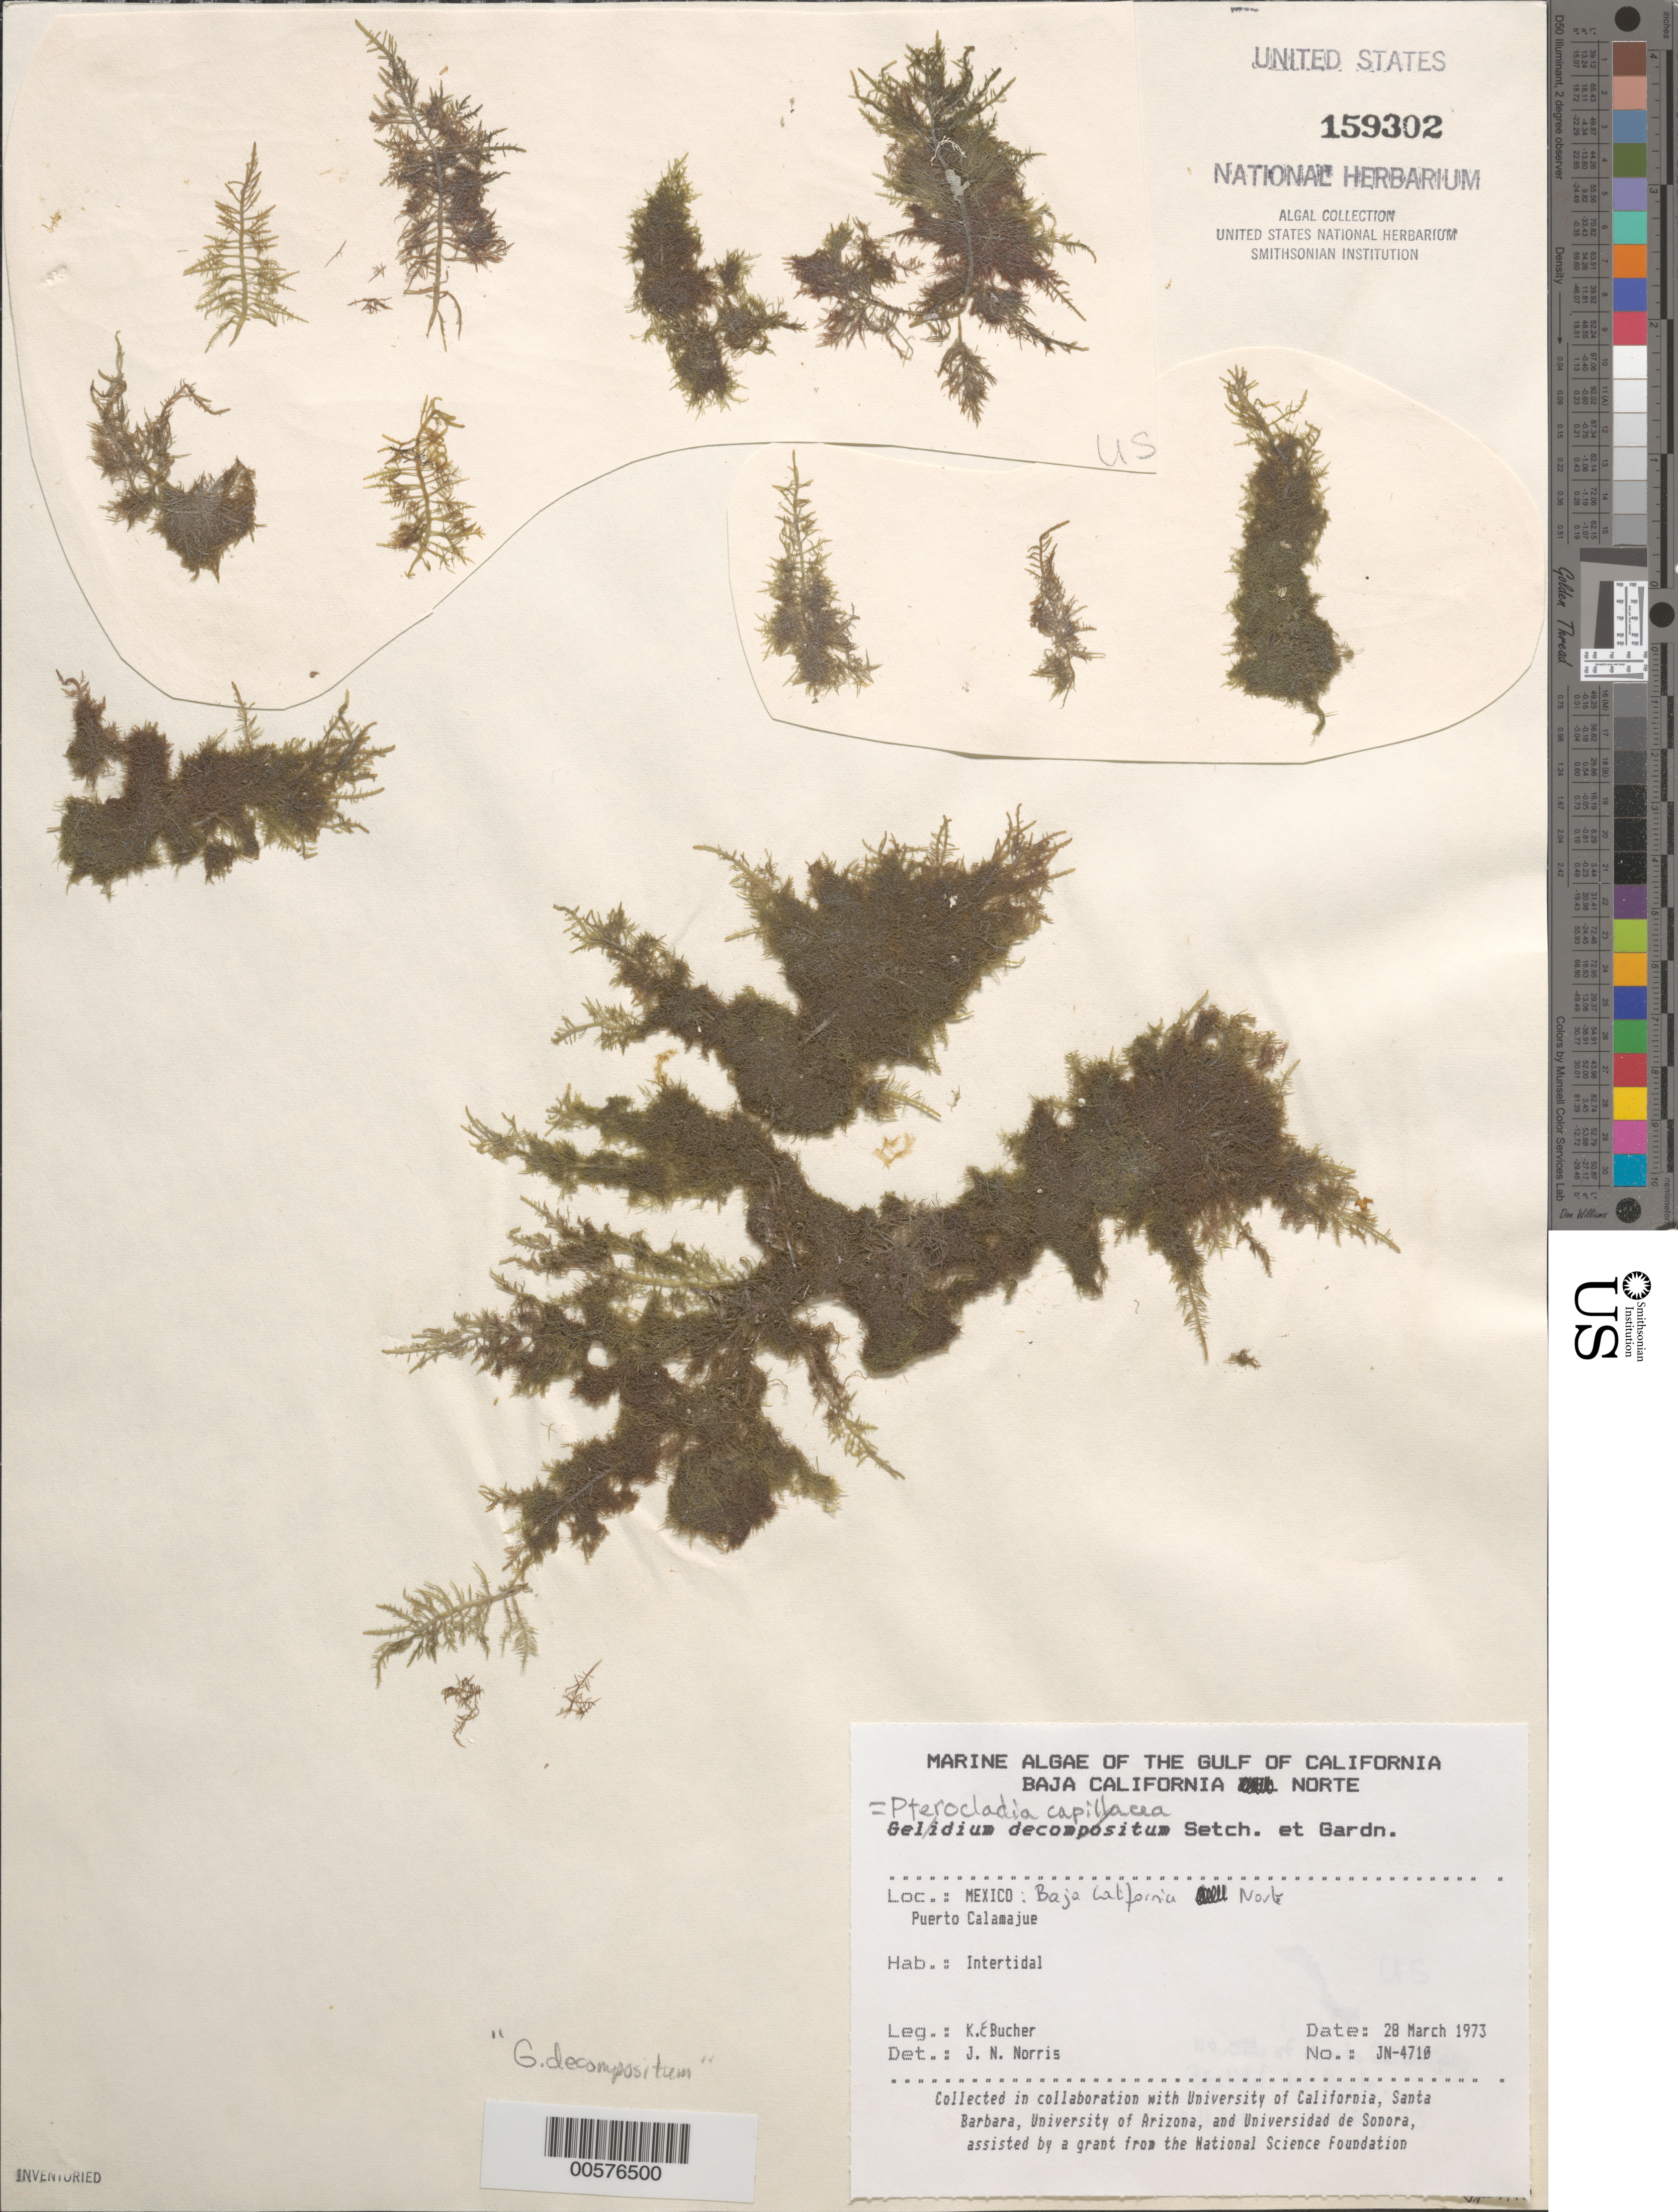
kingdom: Plantae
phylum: Rhodophyta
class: Florideophyceae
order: Gelidiales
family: Pterocladiaceae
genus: Pterocladia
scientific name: Pterocladia capillacea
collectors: K. E. Bucher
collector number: JN-4710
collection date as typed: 28 Mar 1973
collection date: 1973-03-28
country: Mexico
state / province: Baja California Norte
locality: Puerto Calamajue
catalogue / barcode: US 159302